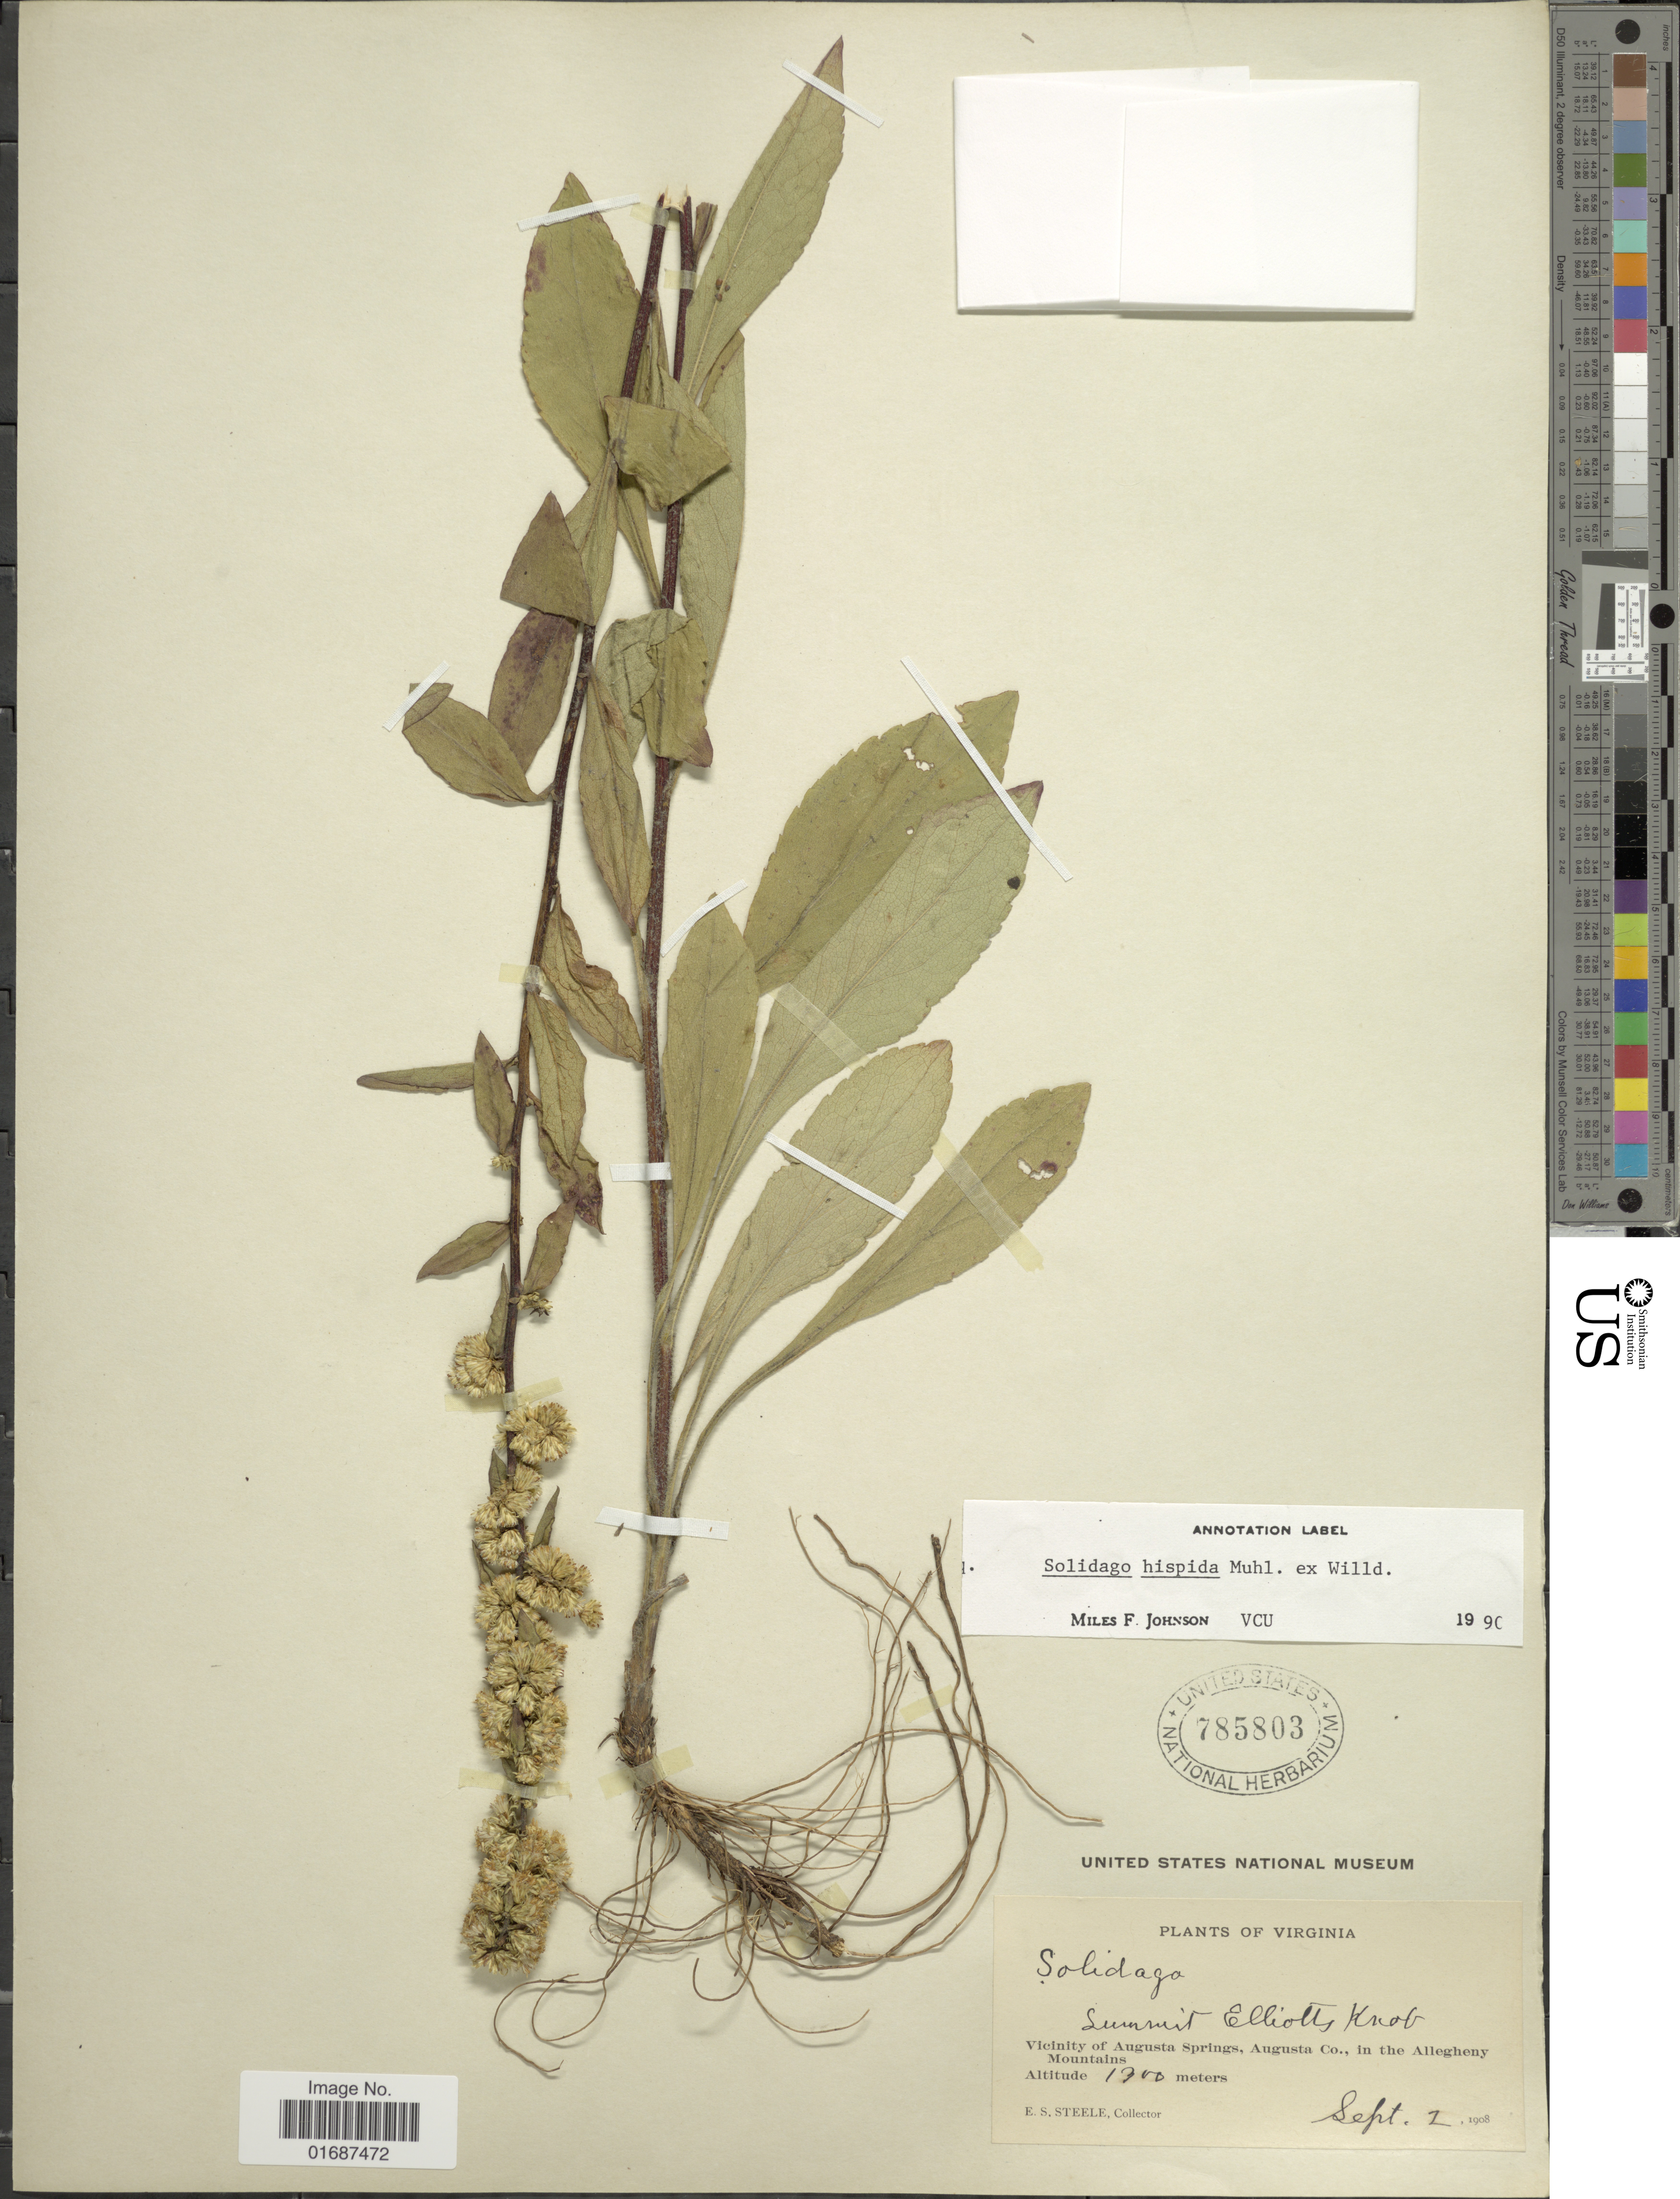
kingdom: Plantae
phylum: Tracheophyta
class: Magnoliopsida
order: Asterales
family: Asteraceae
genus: Solidago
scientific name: Solidago hispida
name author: Muhl. ex Willd.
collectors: E. Steele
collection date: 1908-09-02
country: United States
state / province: Virginia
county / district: Augusta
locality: Vicinity of Augusta Springs, Augusta Co., in the Alleghany Mountains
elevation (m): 1300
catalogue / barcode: US 785803